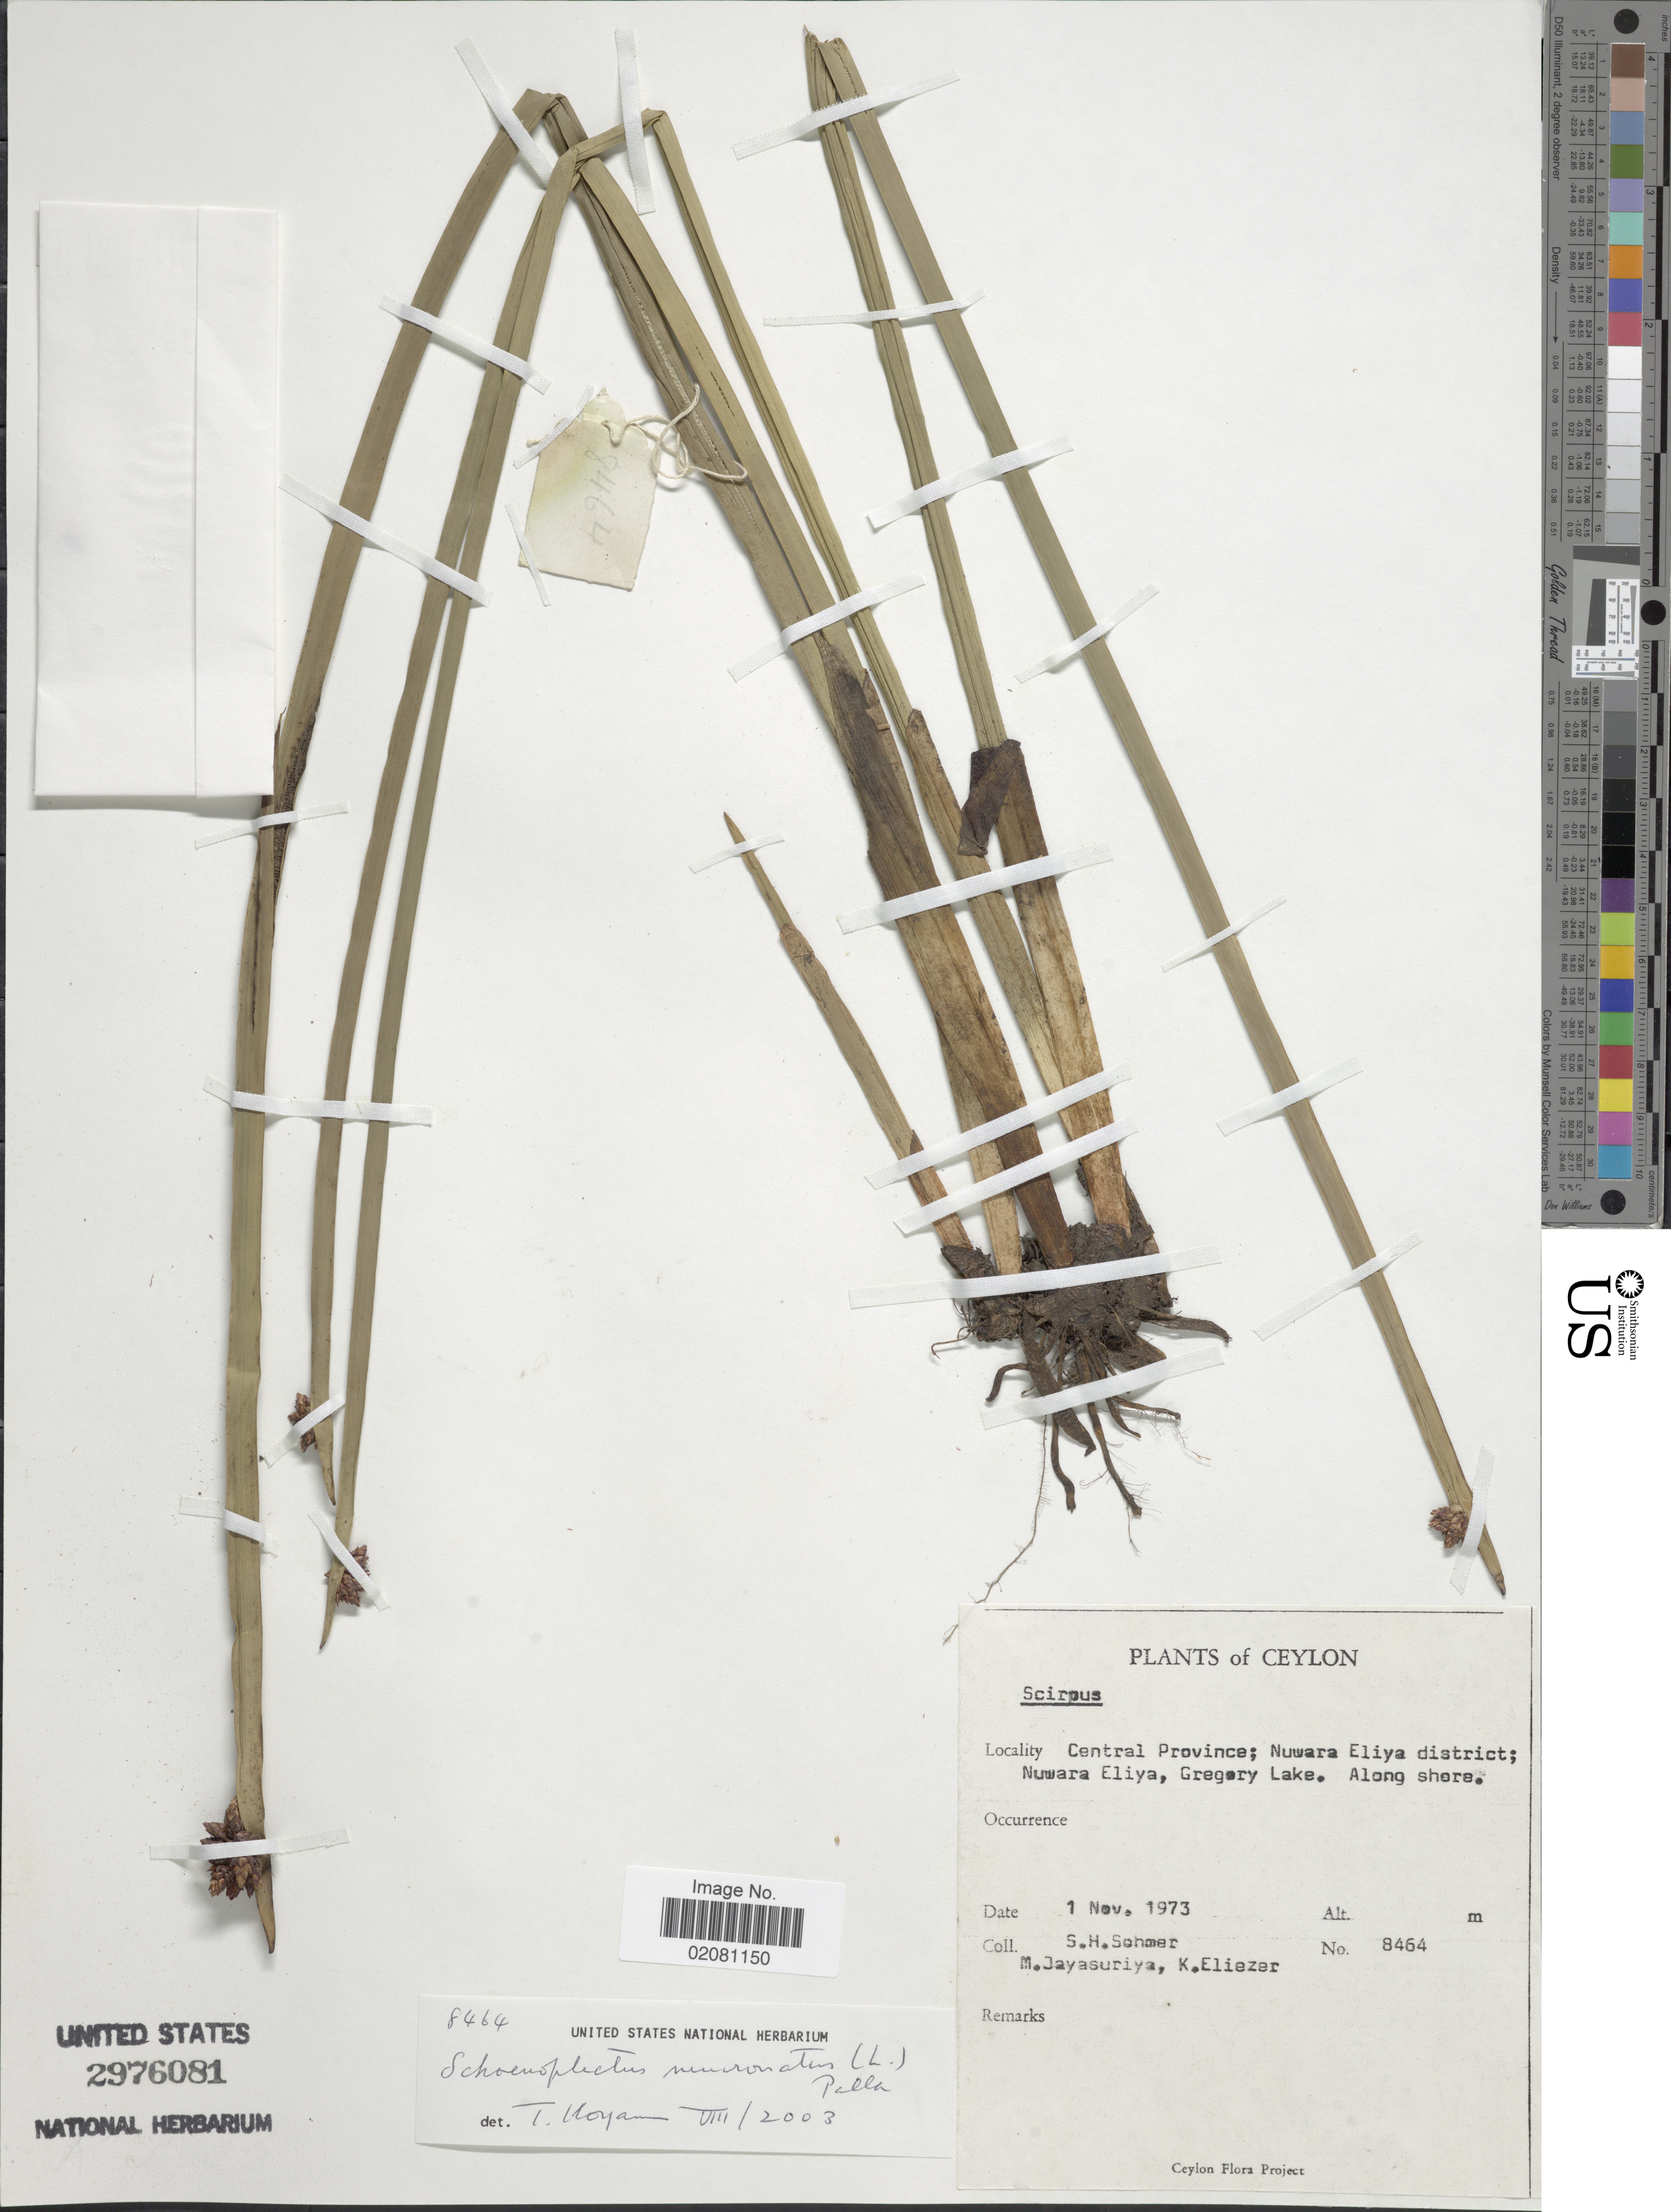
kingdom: Plantae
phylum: Tracheophyta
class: Liliopsida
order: Poales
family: Cyperaceae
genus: Schoenoplectus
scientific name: Schoenoplectus mucronatus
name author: (L.) Palla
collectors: S. H. Sohmer, M. Jayasuriya & K. Eliezer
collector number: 8464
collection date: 1973-11-01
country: Sri Lanka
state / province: Central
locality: Ceylon, Central Province; Nuwara Eliya district; Nuwara Eliya, Gregory Lake.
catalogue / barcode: US 2976081